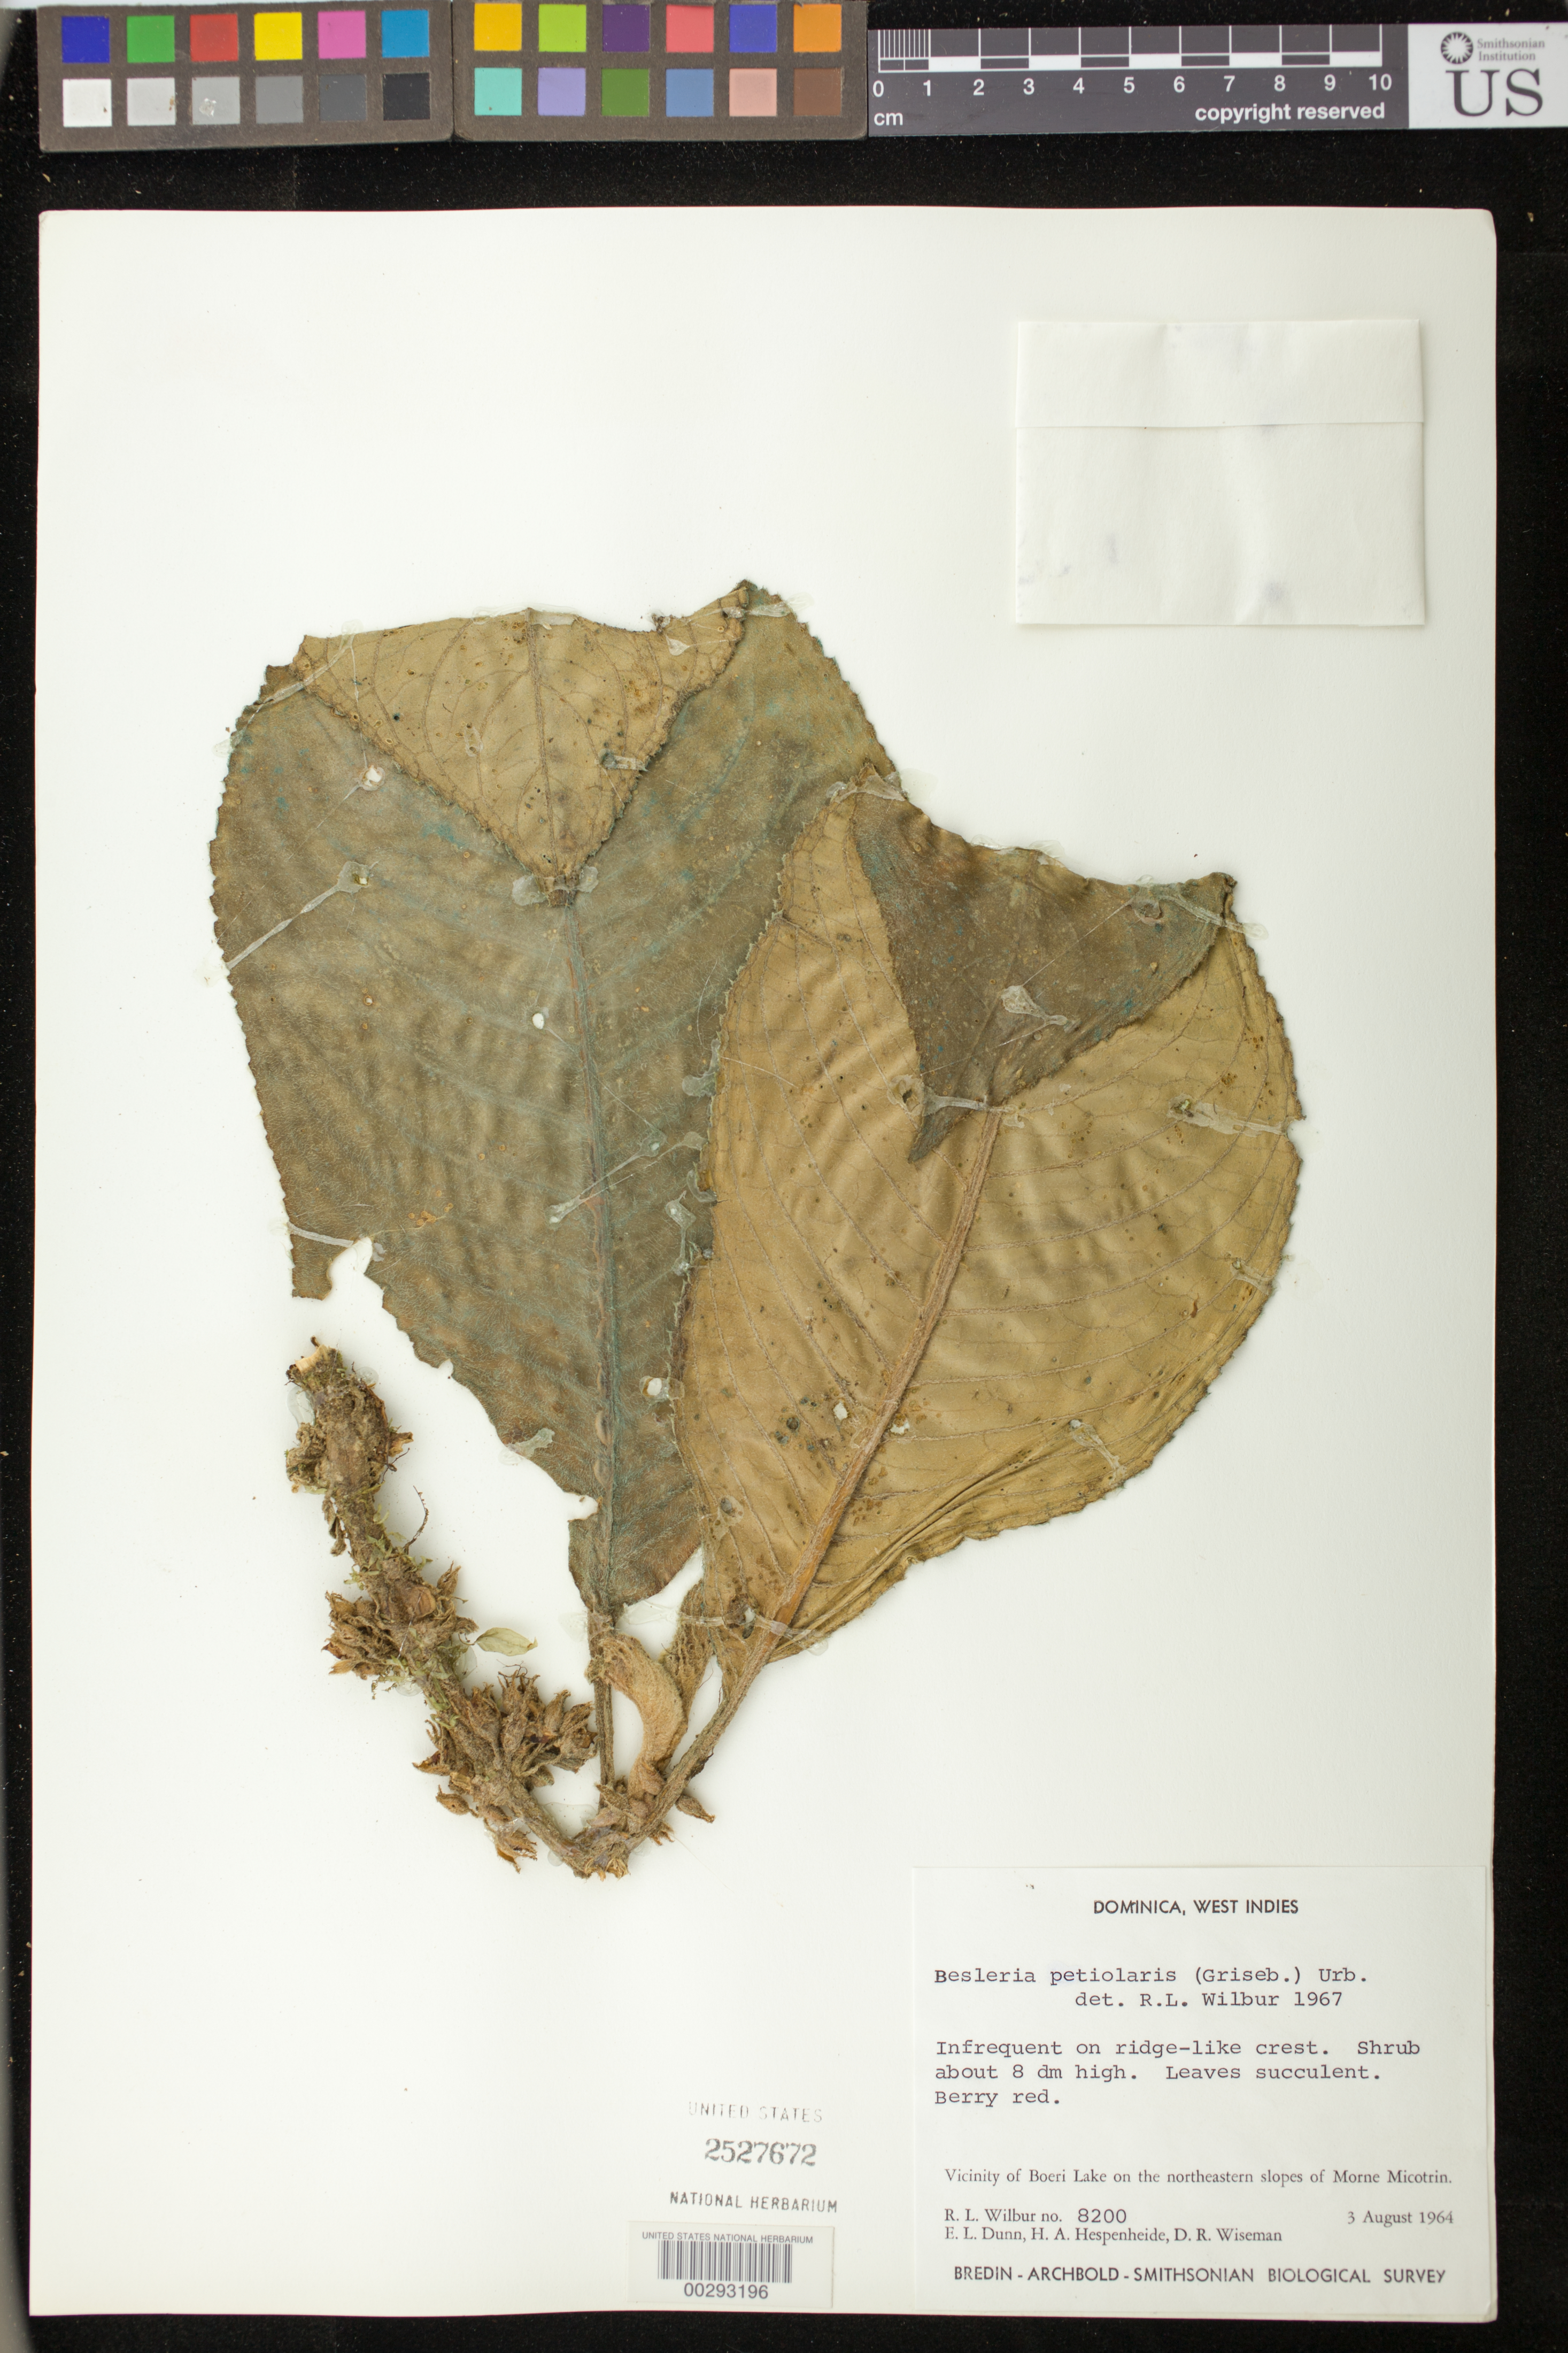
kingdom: Plantae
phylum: Tracheophyta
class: Magnoliopsida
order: Lamiales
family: Gesneriaceae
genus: Besleria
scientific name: Besleria petiolaris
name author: (Griseb.) Urb.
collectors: R. L. Wilbur, E. Dunn, H. A. Hespenheide & D. R. Wiseman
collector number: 8200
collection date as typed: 03 Aug 1964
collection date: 1964-08-03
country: Dominica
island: Dominica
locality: Morne Micotrin, near Boeri Lake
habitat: On ridge like crest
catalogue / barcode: US 2527672